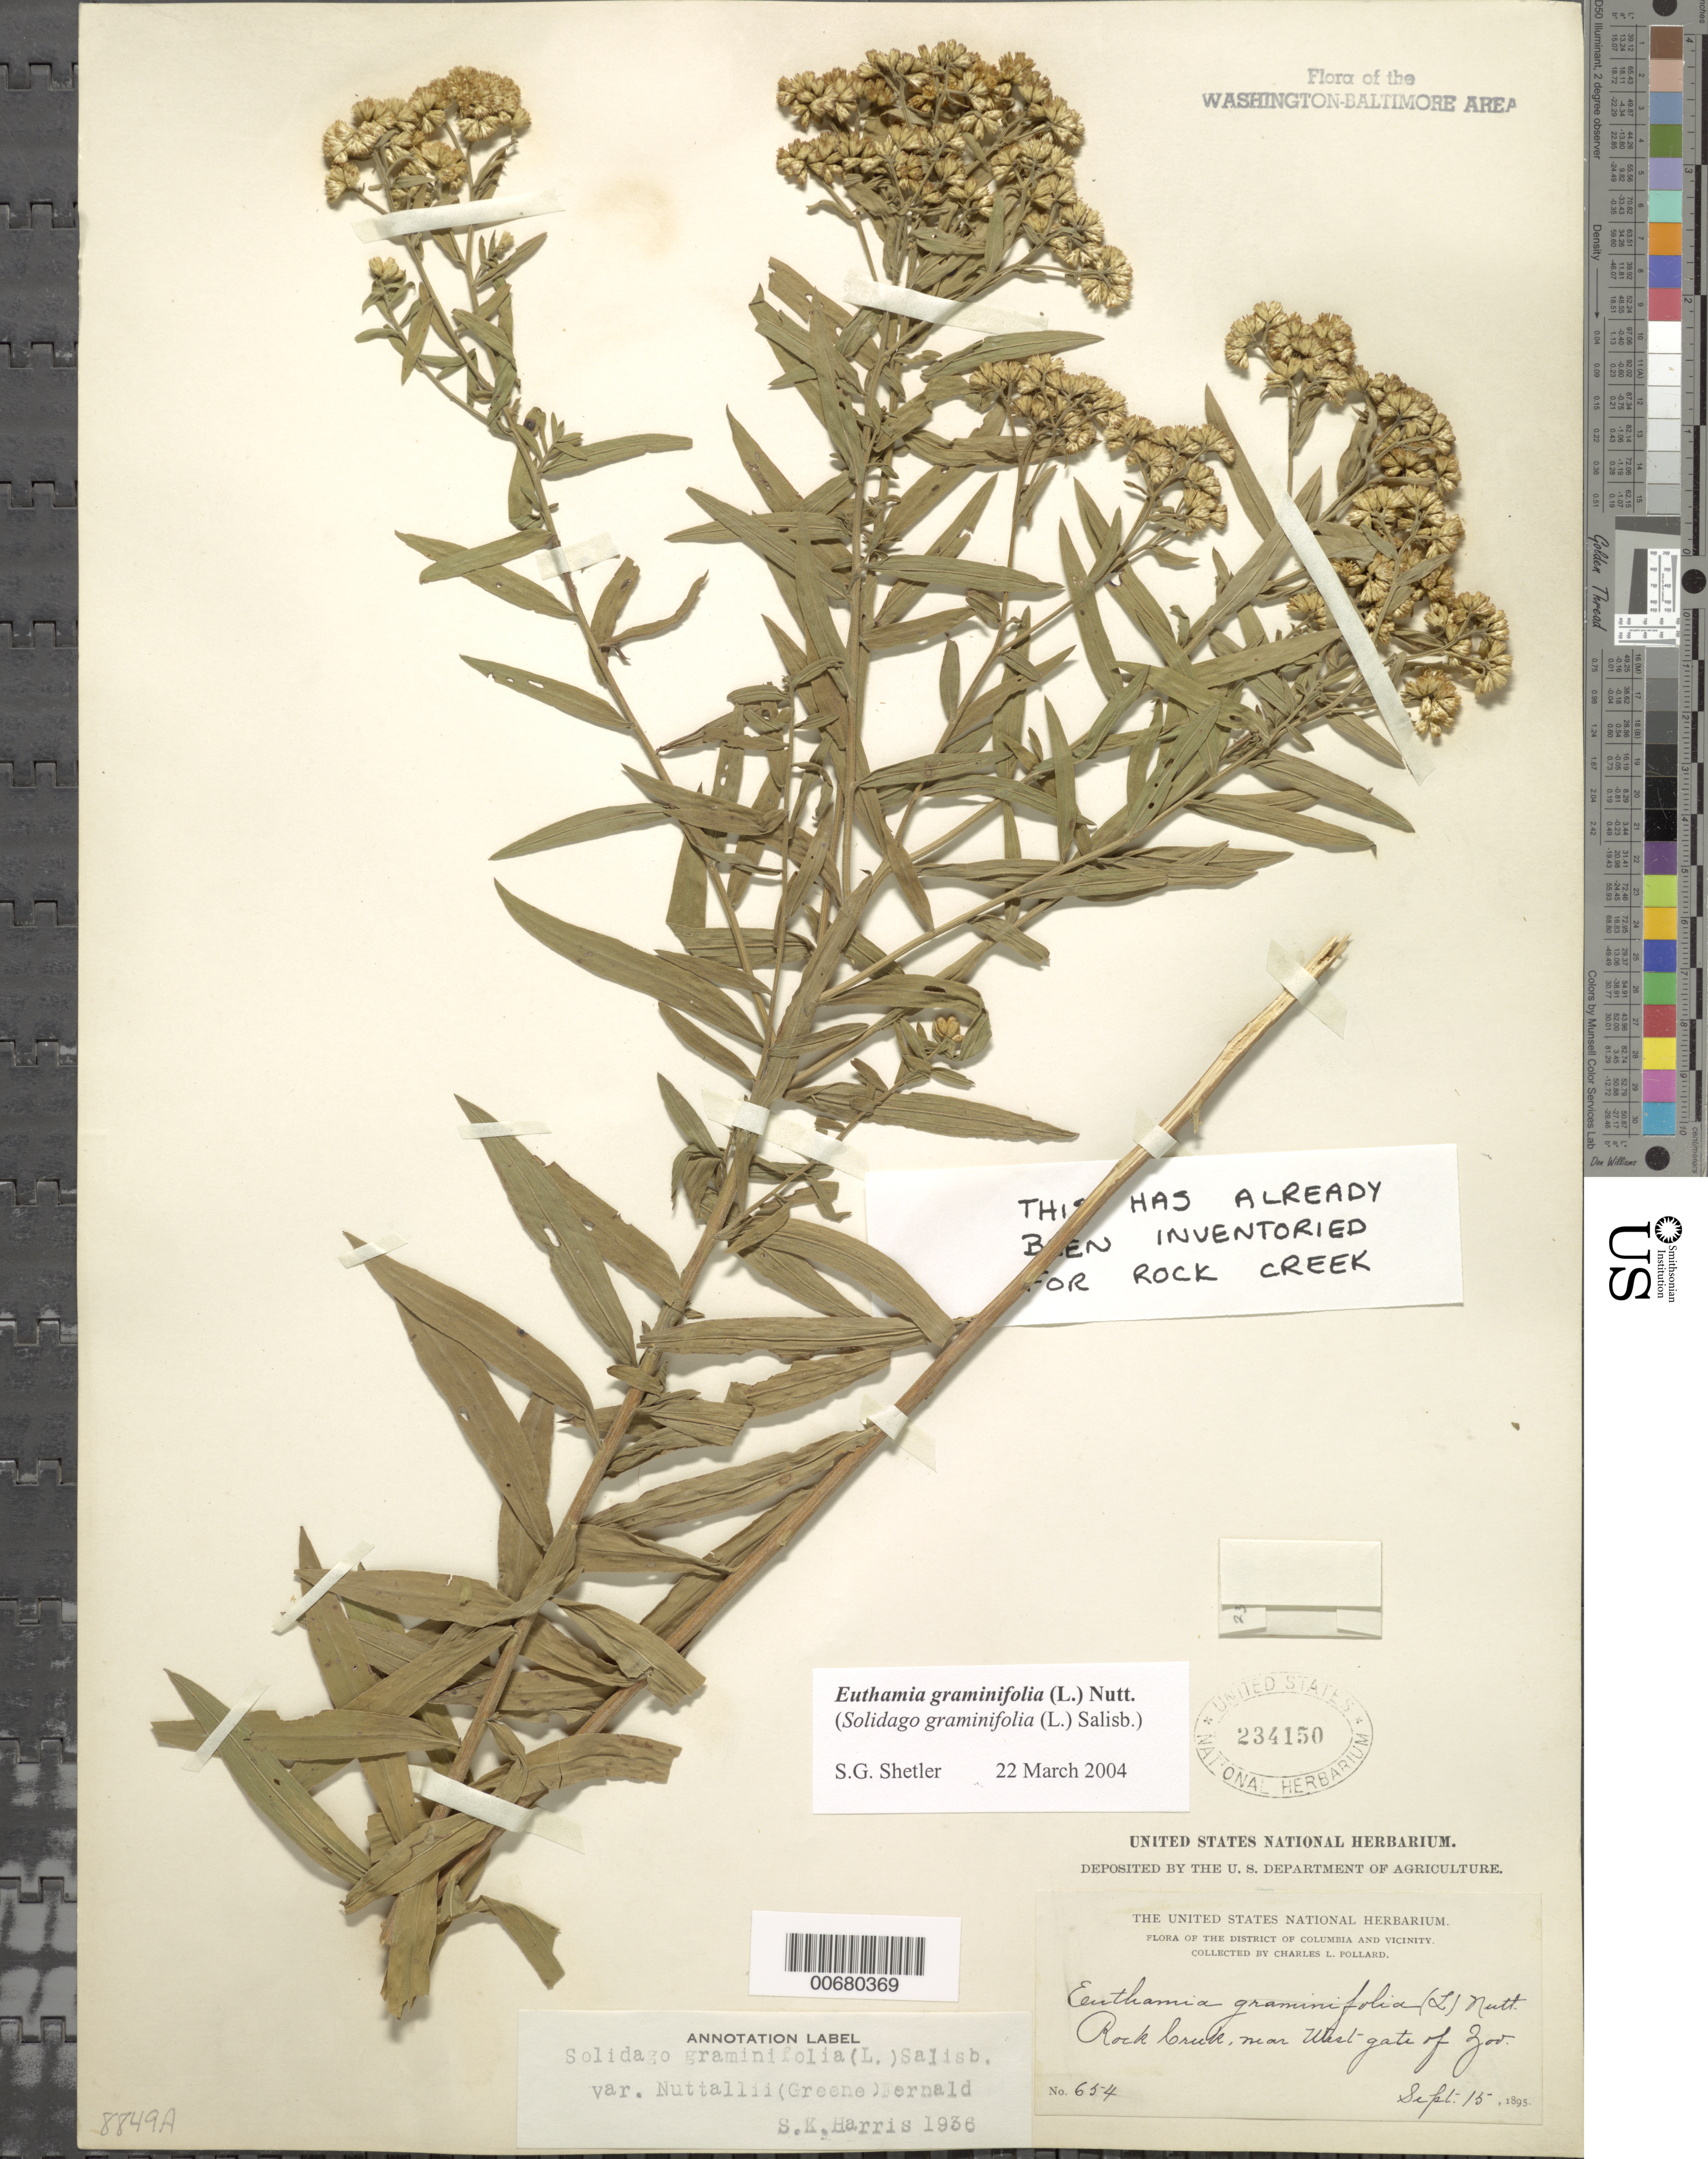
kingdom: Plantae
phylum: Tracheophyta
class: Magnoliopsida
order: Asterales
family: Asteraceae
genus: Euthamia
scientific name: Euthamia graminifolia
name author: (L.) Nutt.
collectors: C. L. Pollard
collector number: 654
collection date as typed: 15 Sep 1895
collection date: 1895-09-15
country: United States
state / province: District of Columbia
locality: Near west gate of Zoological Park Rock Creek Park & vicinity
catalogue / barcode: US 234150